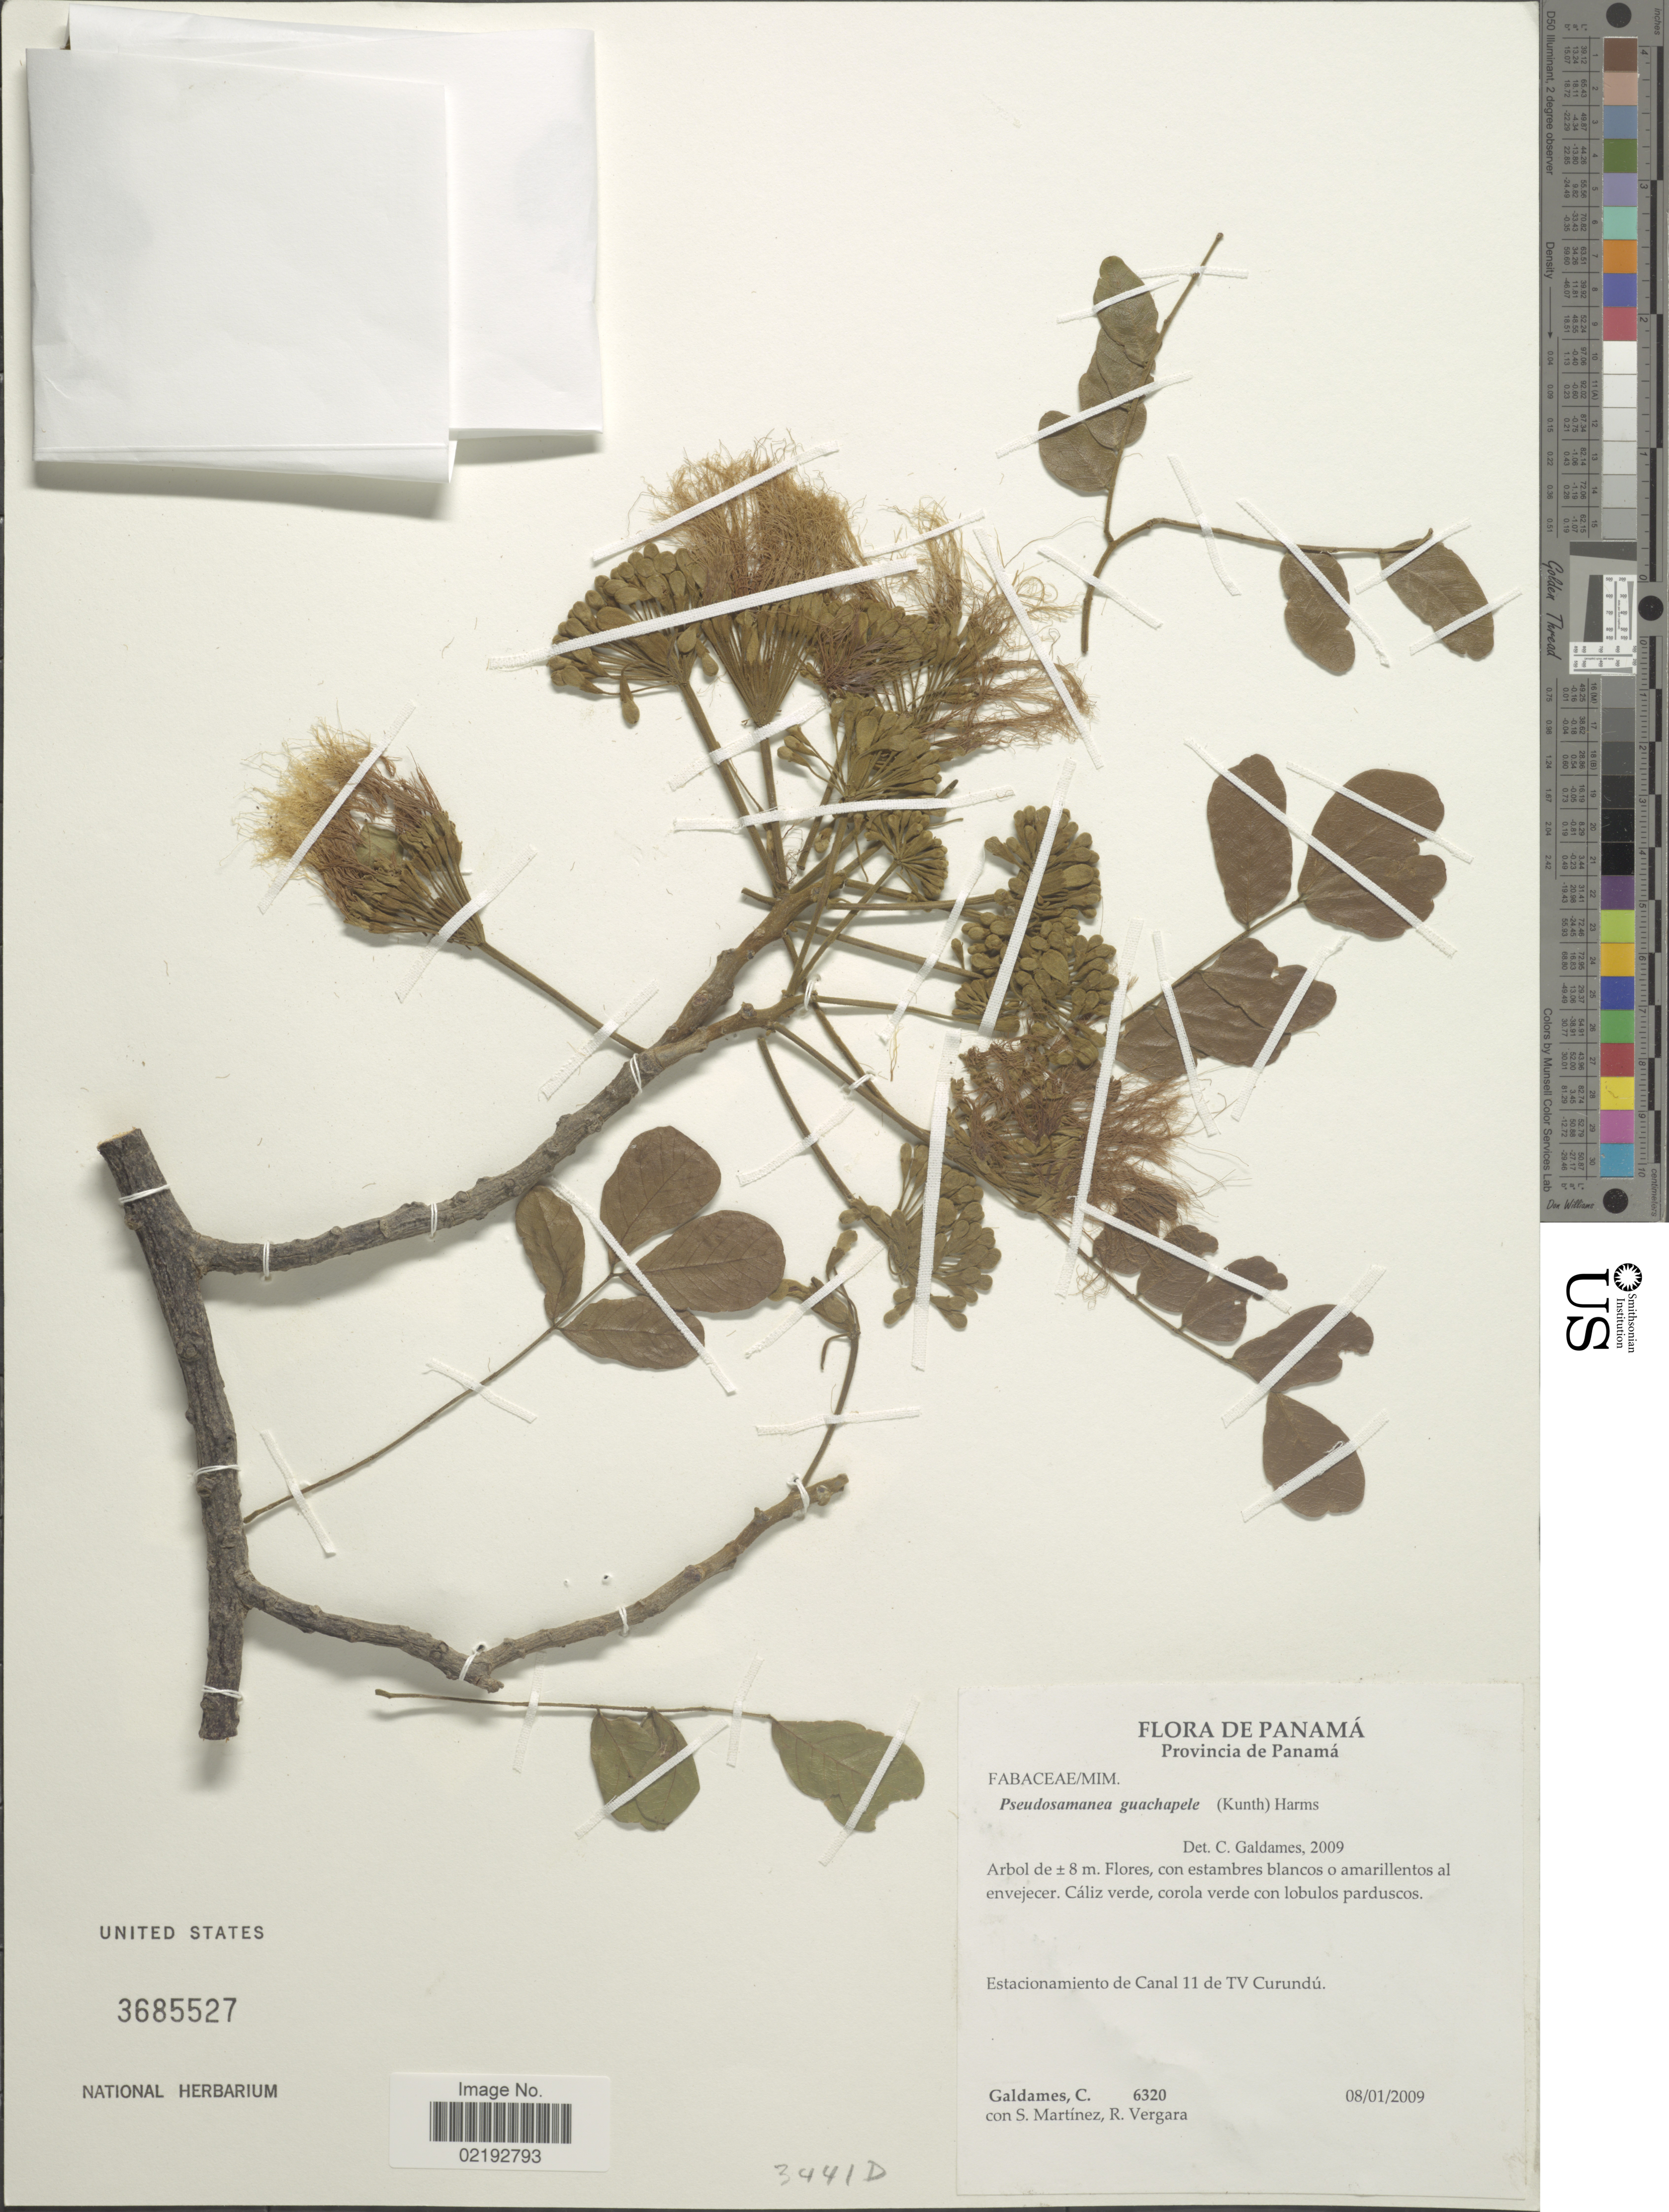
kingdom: Plantae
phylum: Tracheophyta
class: Magnoliopsida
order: Fabales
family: Fabaceae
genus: Pseudosamanea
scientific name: Pseudosamanea guachapele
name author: (Kunth) Harms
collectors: C. Galdames, S. Martinez & R. Vergara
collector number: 6320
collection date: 2009-01-08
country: Panama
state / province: Panamá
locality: Estacionamiento de Canal 11 de TV Curundu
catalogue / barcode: US 3685527